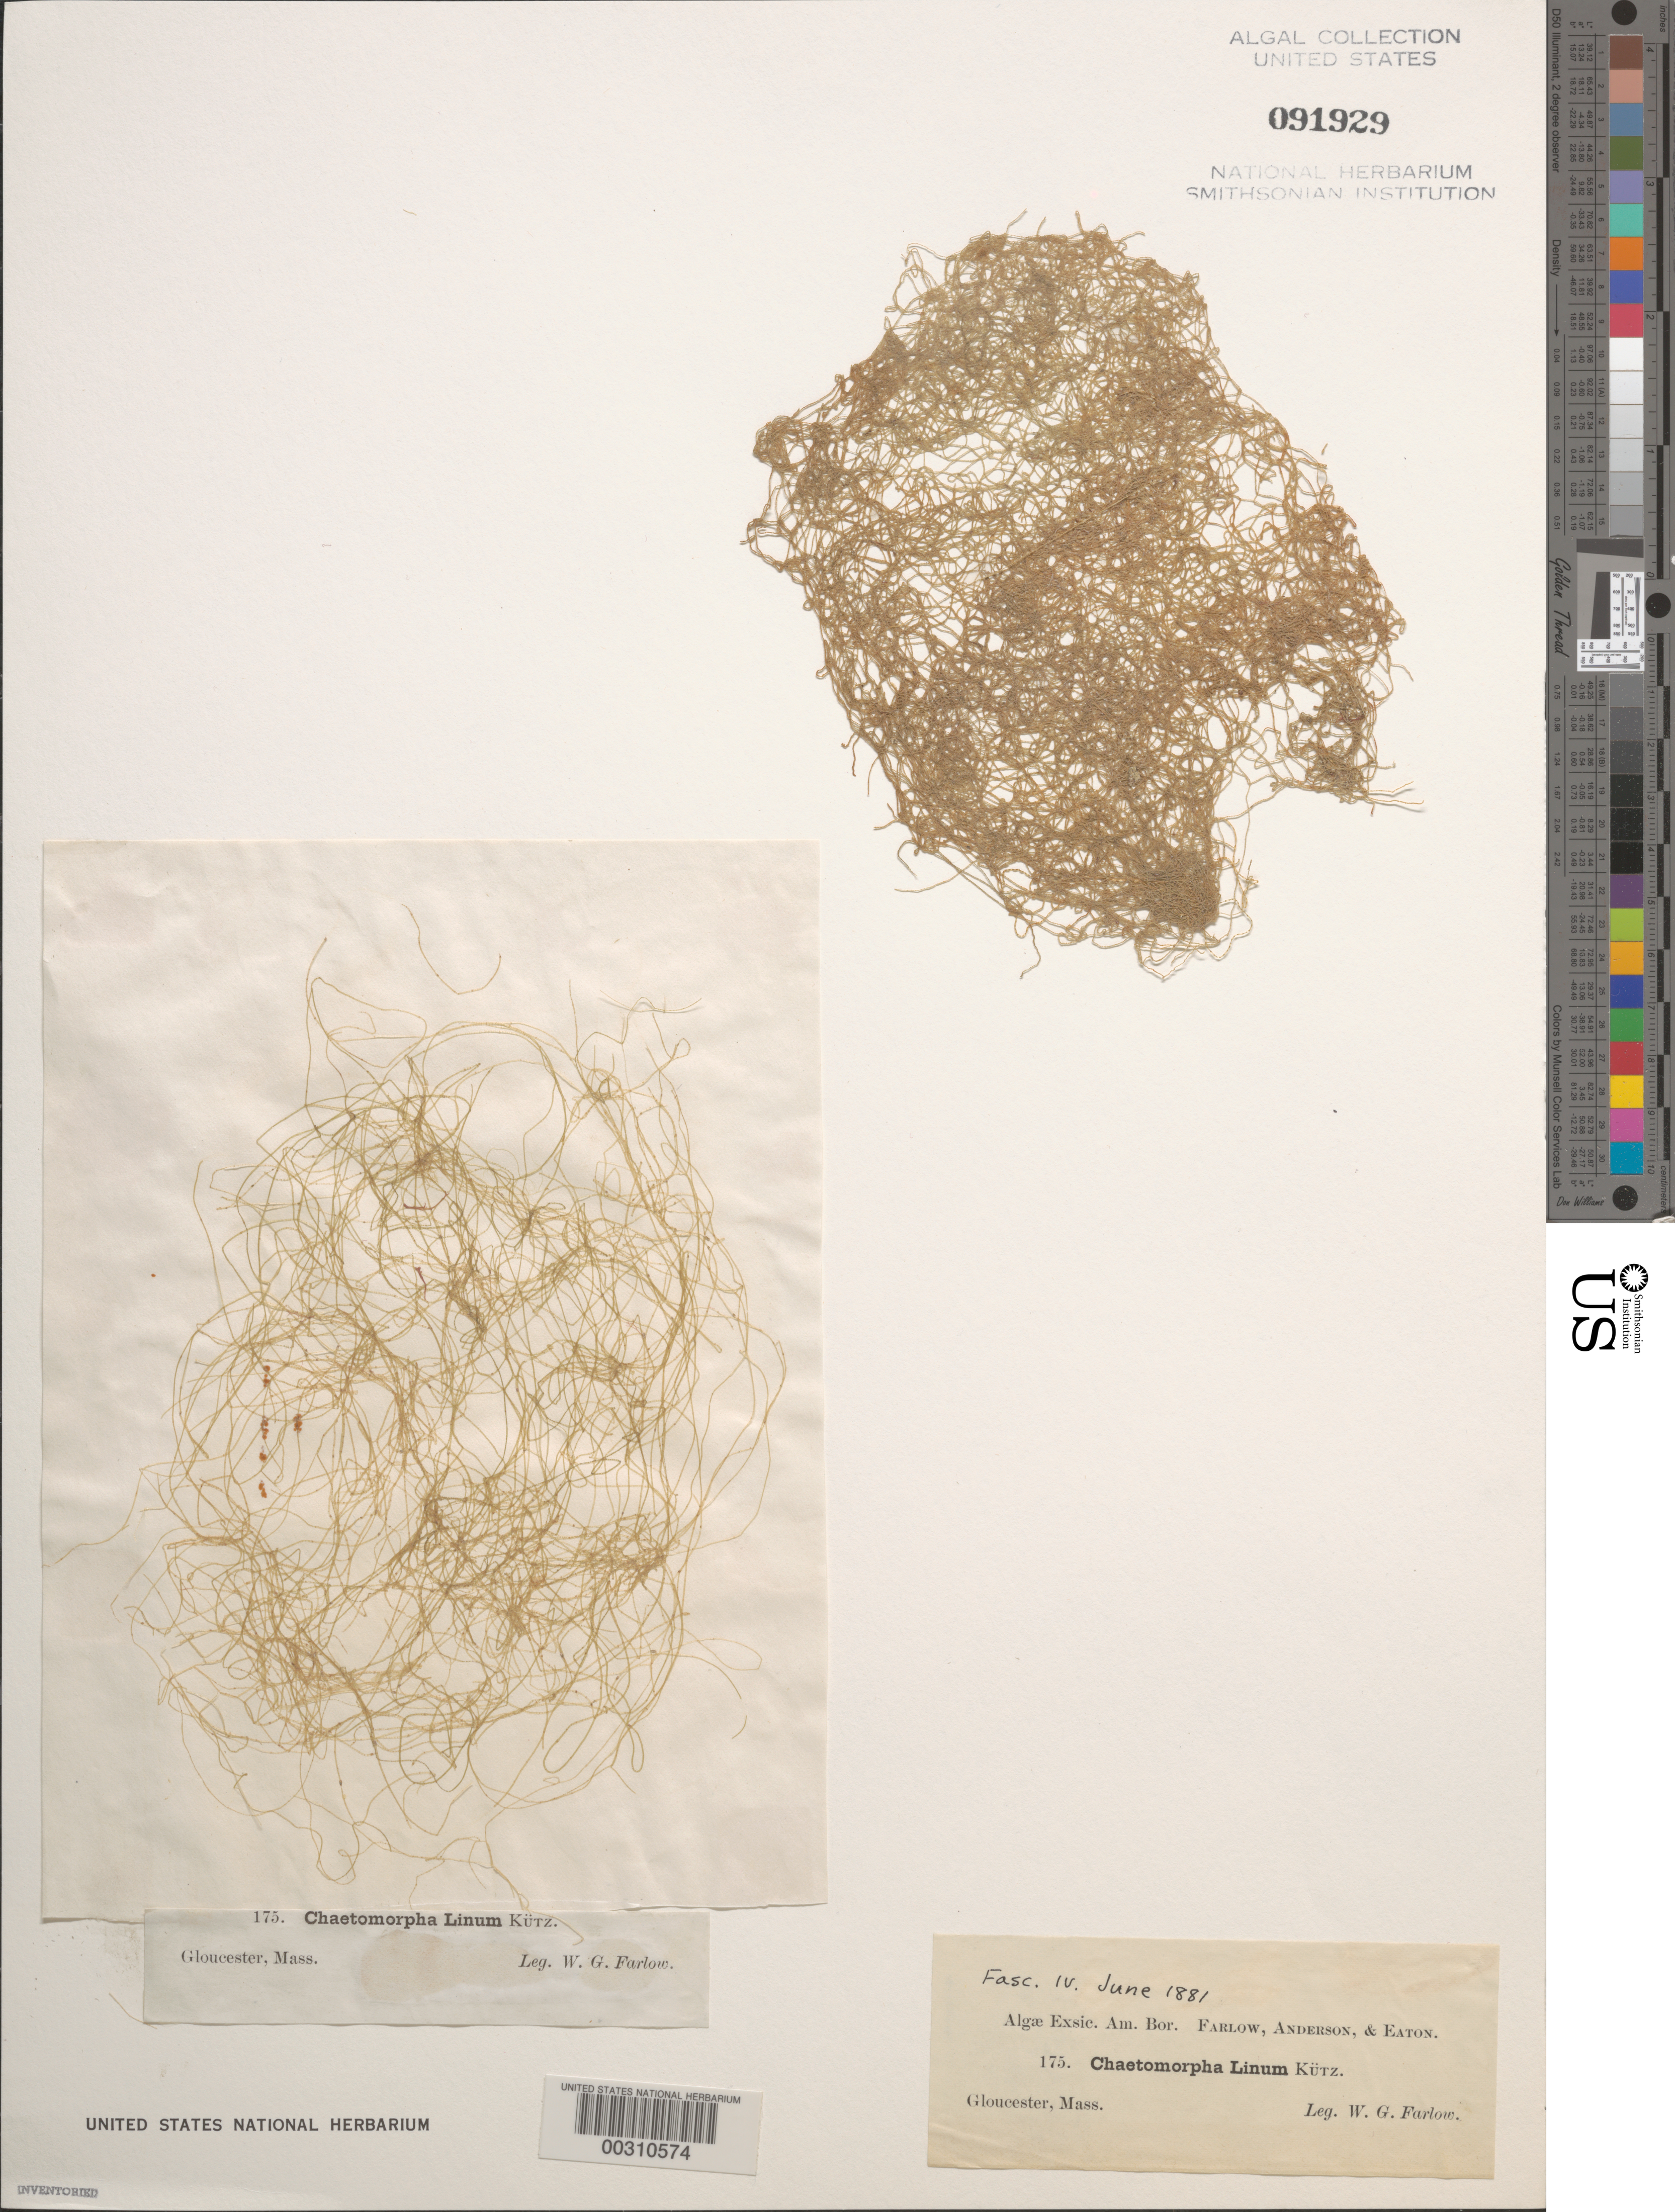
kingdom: Plantae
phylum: Chlorophyta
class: Ulvophyceae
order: Cladophorales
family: Cladophoraceae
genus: Chaetomorpha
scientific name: Chaetomorpha linum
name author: (O.F. Muell.) Kütz.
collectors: W. G. Farlow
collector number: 175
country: United States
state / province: Massachusetts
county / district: Essex County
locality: Gloucester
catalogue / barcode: US 91929